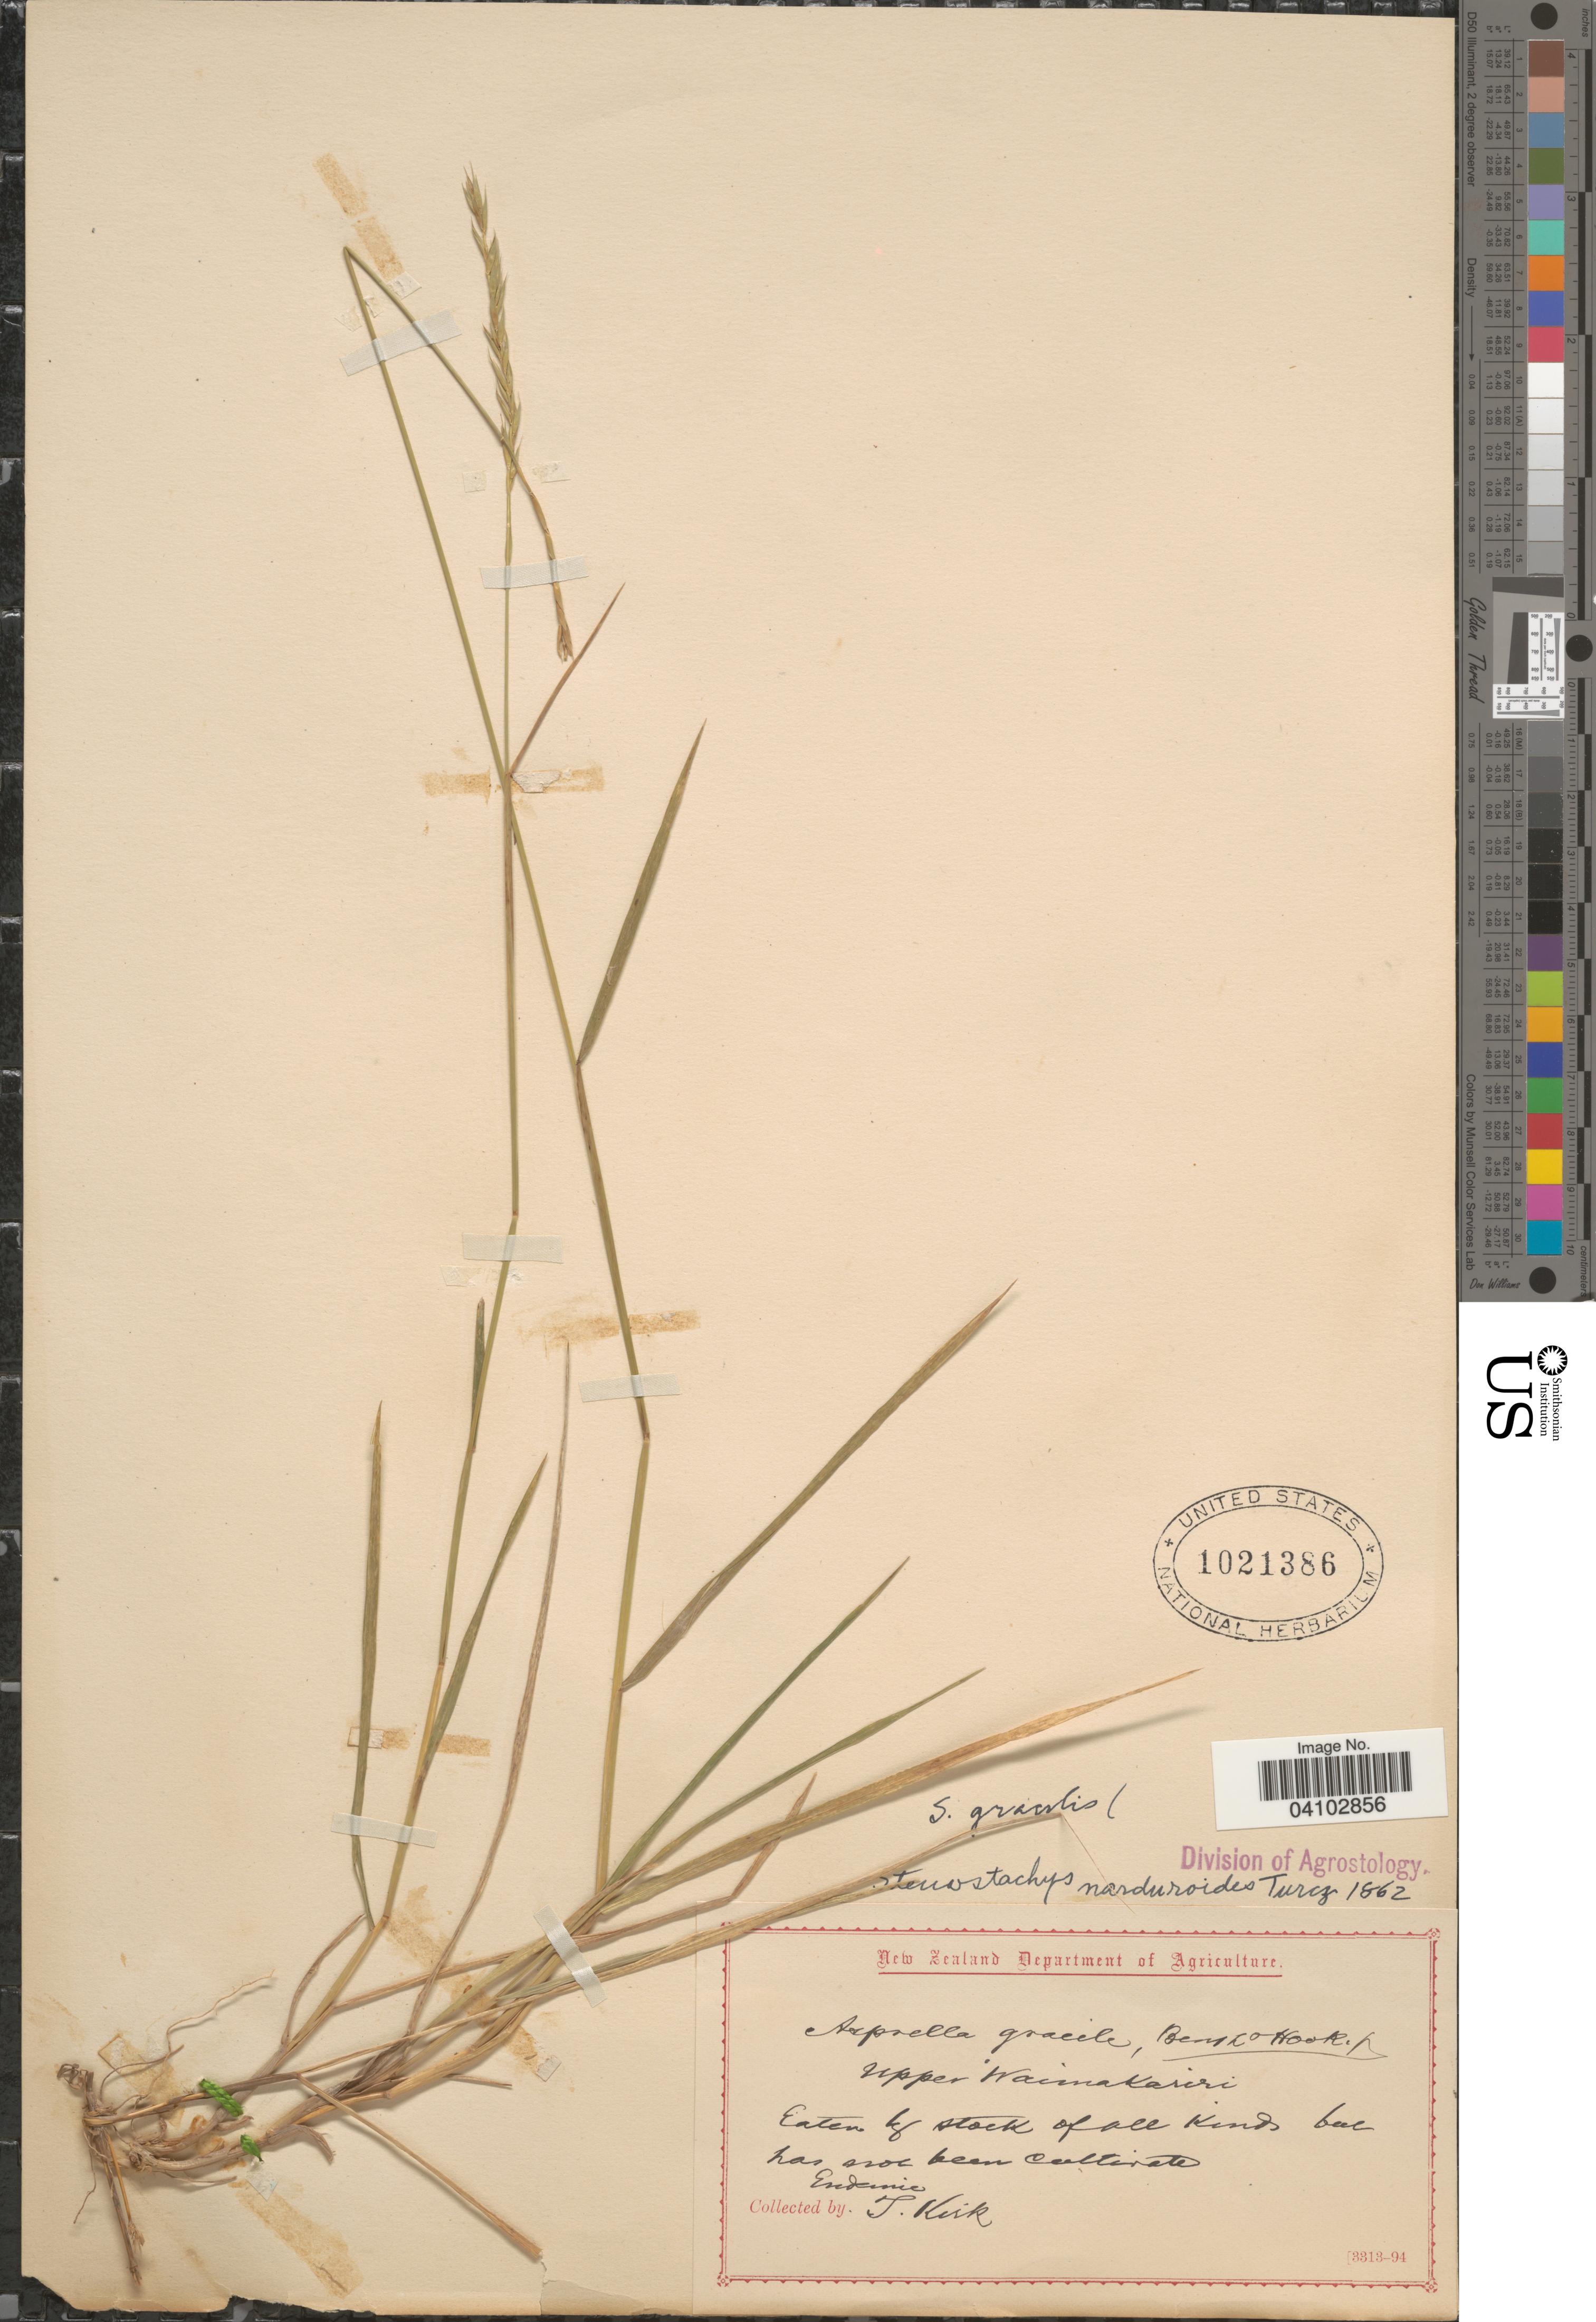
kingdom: Plantae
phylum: Tracheophyta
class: Liliopsida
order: Poales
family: Poaceae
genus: Stenostachys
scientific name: Stenostachys gracilis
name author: (Hook. f.) Connor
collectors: T. Kirk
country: New Zealand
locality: Upper Waimakariri.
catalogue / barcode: US 1021386